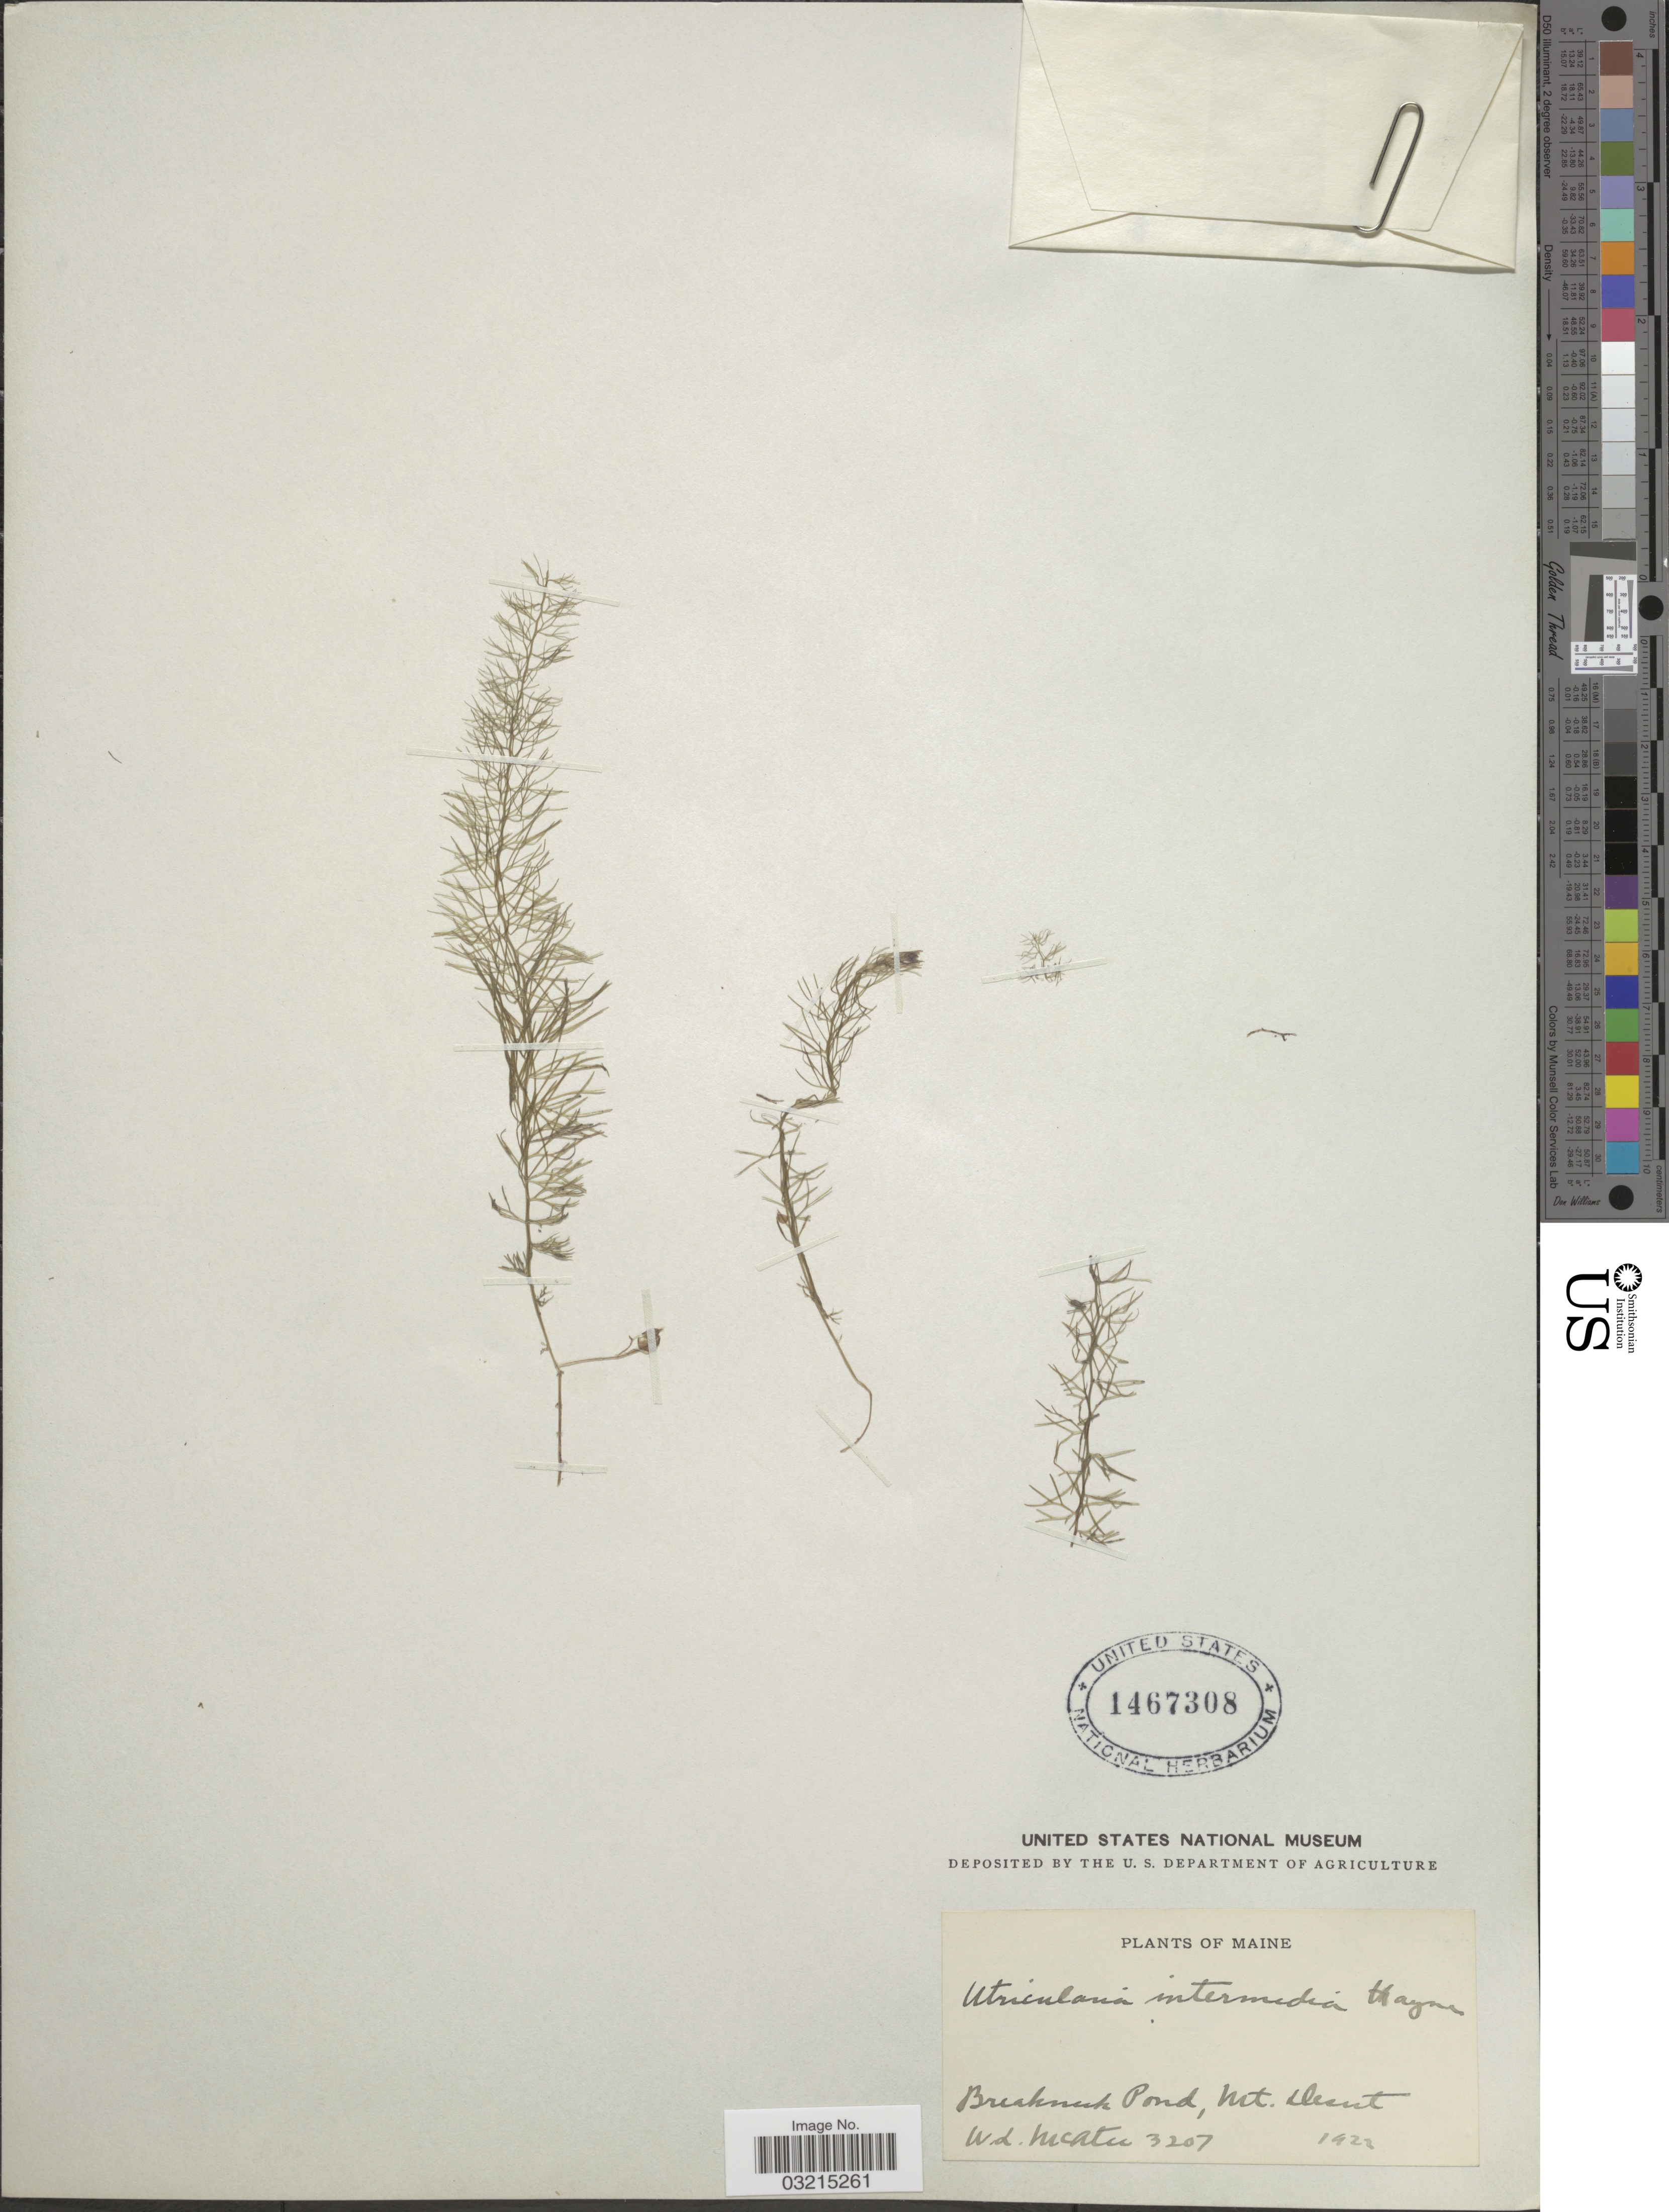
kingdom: Plantae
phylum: Tracheophyta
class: Magnoliopsida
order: Lamiales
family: Lentibulariaceae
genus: Utricularia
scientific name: Utricularia intermedia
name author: Hayne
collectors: W. McAtee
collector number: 3207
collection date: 1922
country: United States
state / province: Maine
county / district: Hancock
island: Mt. Desert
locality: Breakneck Pond, Mt. Desert.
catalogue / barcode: US 1467308